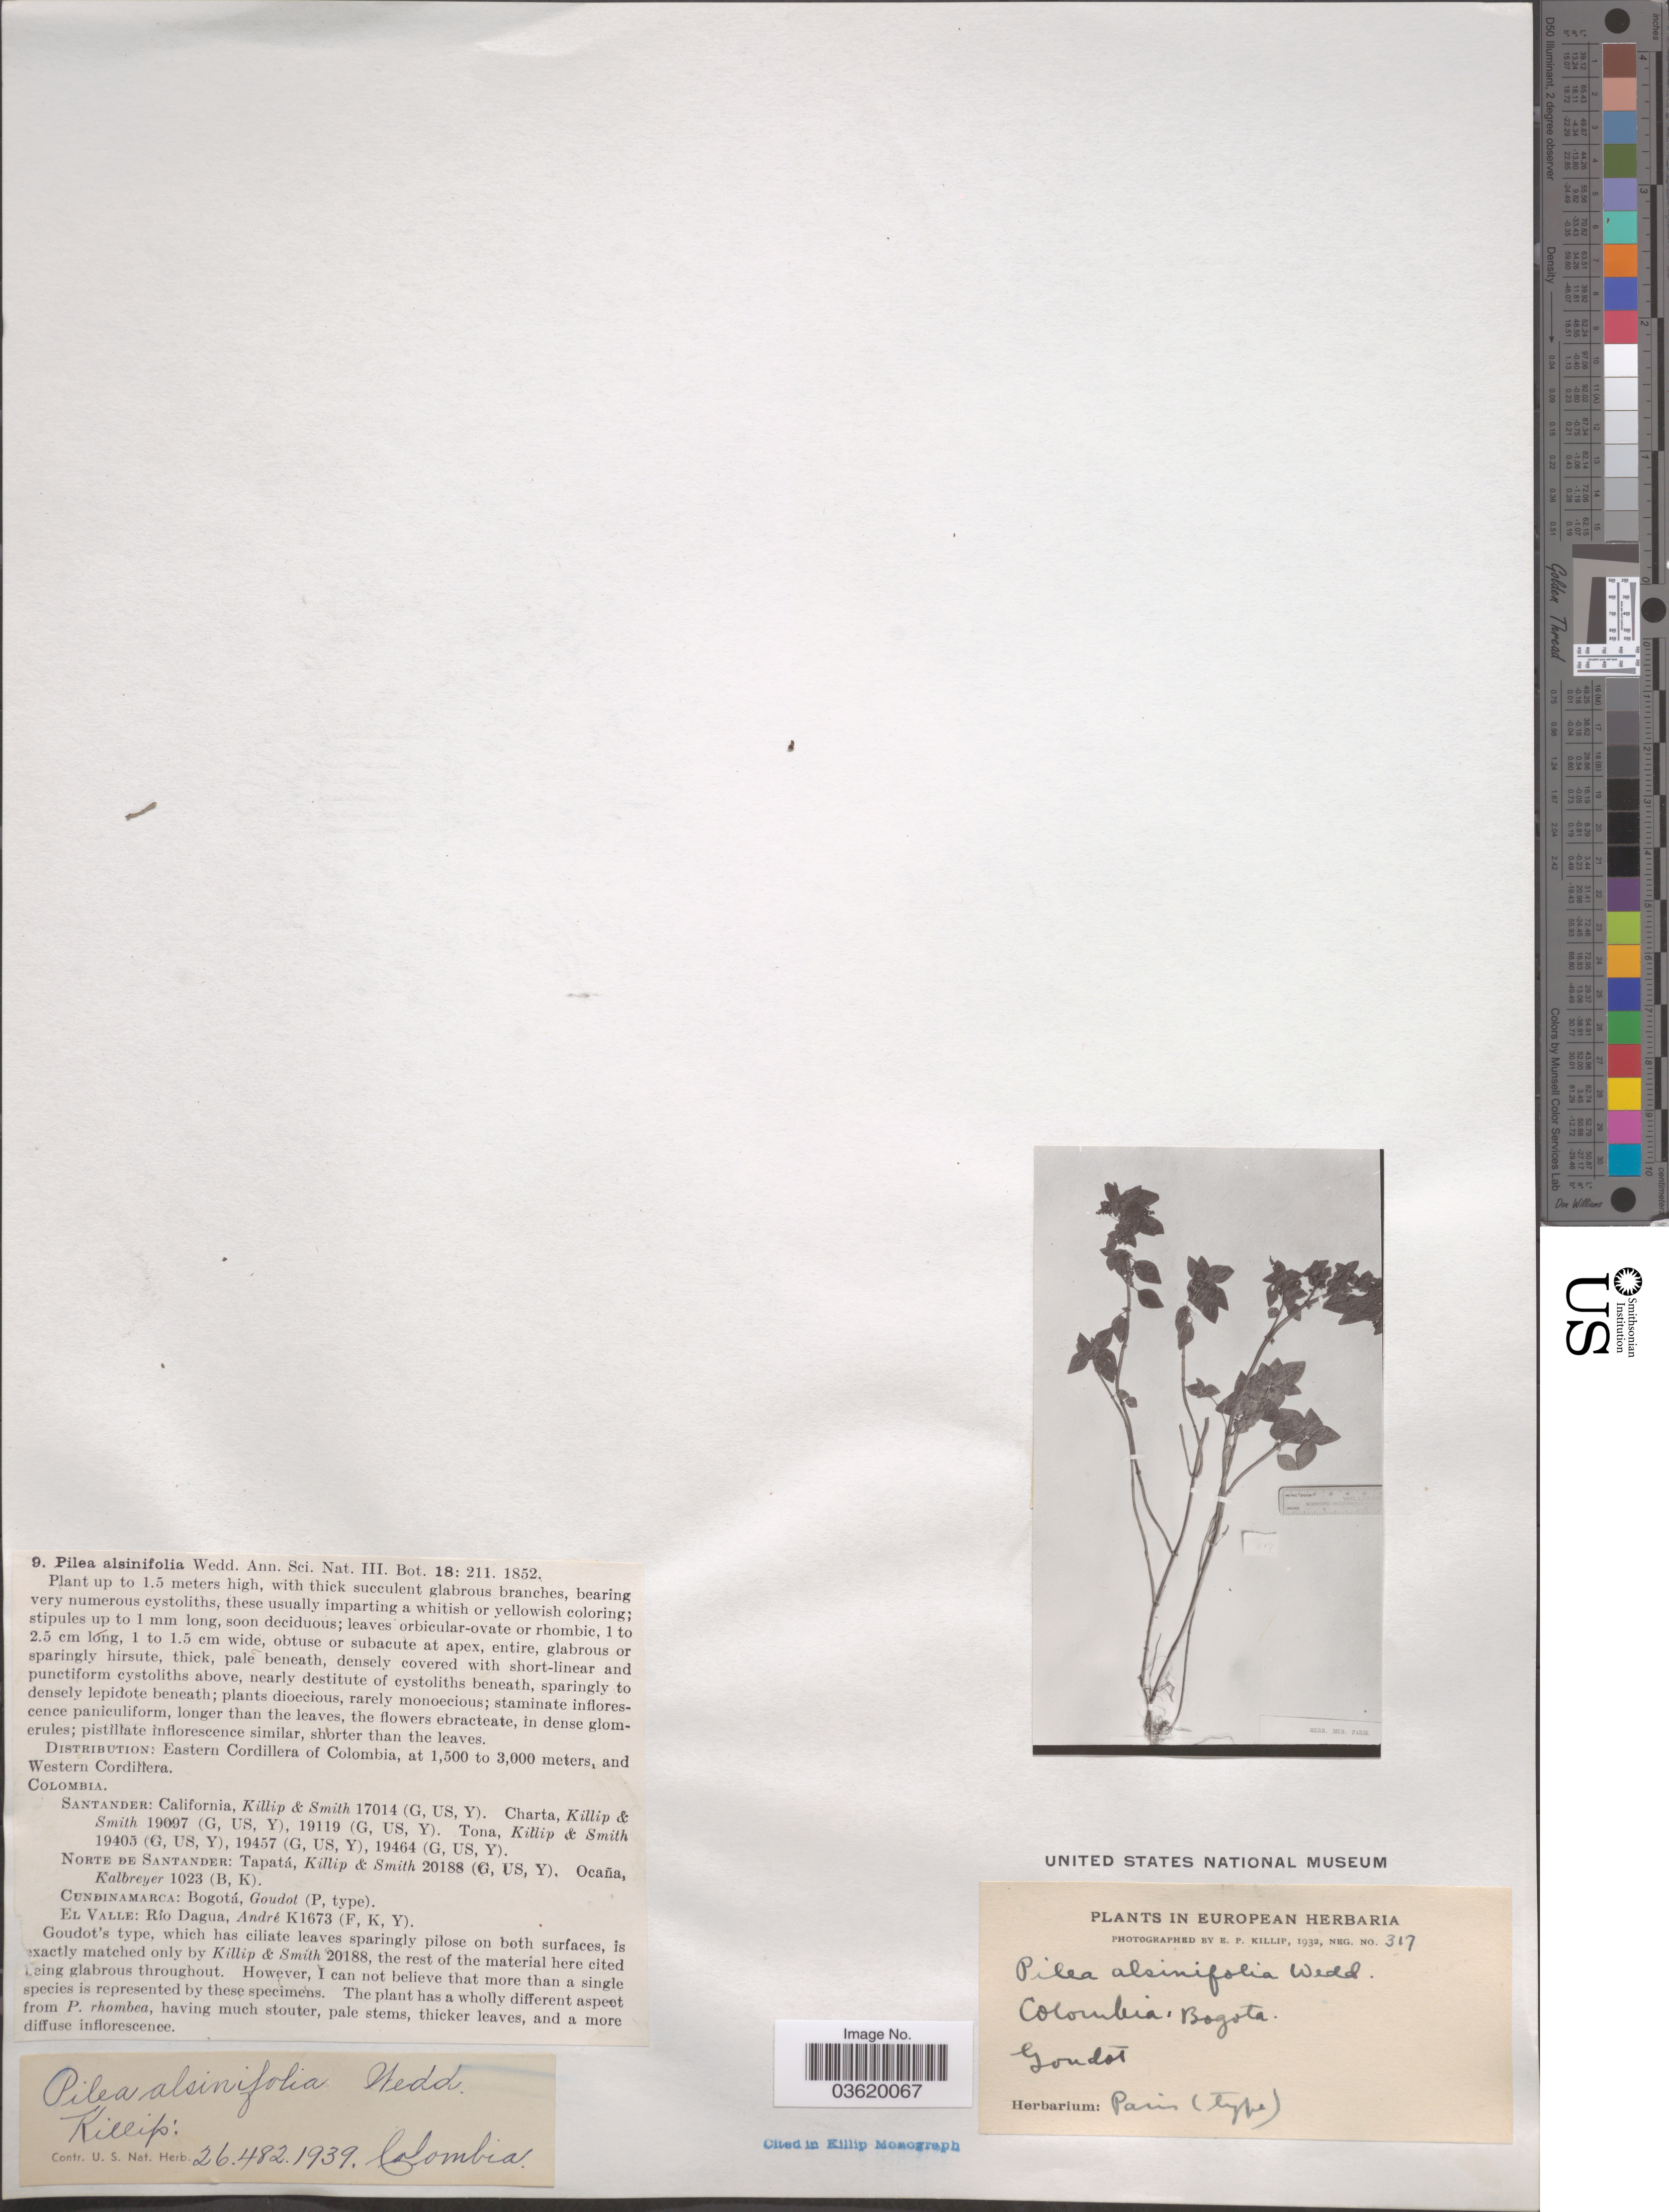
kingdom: Plantae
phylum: Tracheophyta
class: Magnoliopsida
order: Rosales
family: Urticaceae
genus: Pilea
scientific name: Pilea alsinifolia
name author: Wedd.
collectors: E. P. Killip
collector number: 317?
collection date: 1932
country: Colombia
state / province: Bogota D.C.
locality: Bogota.